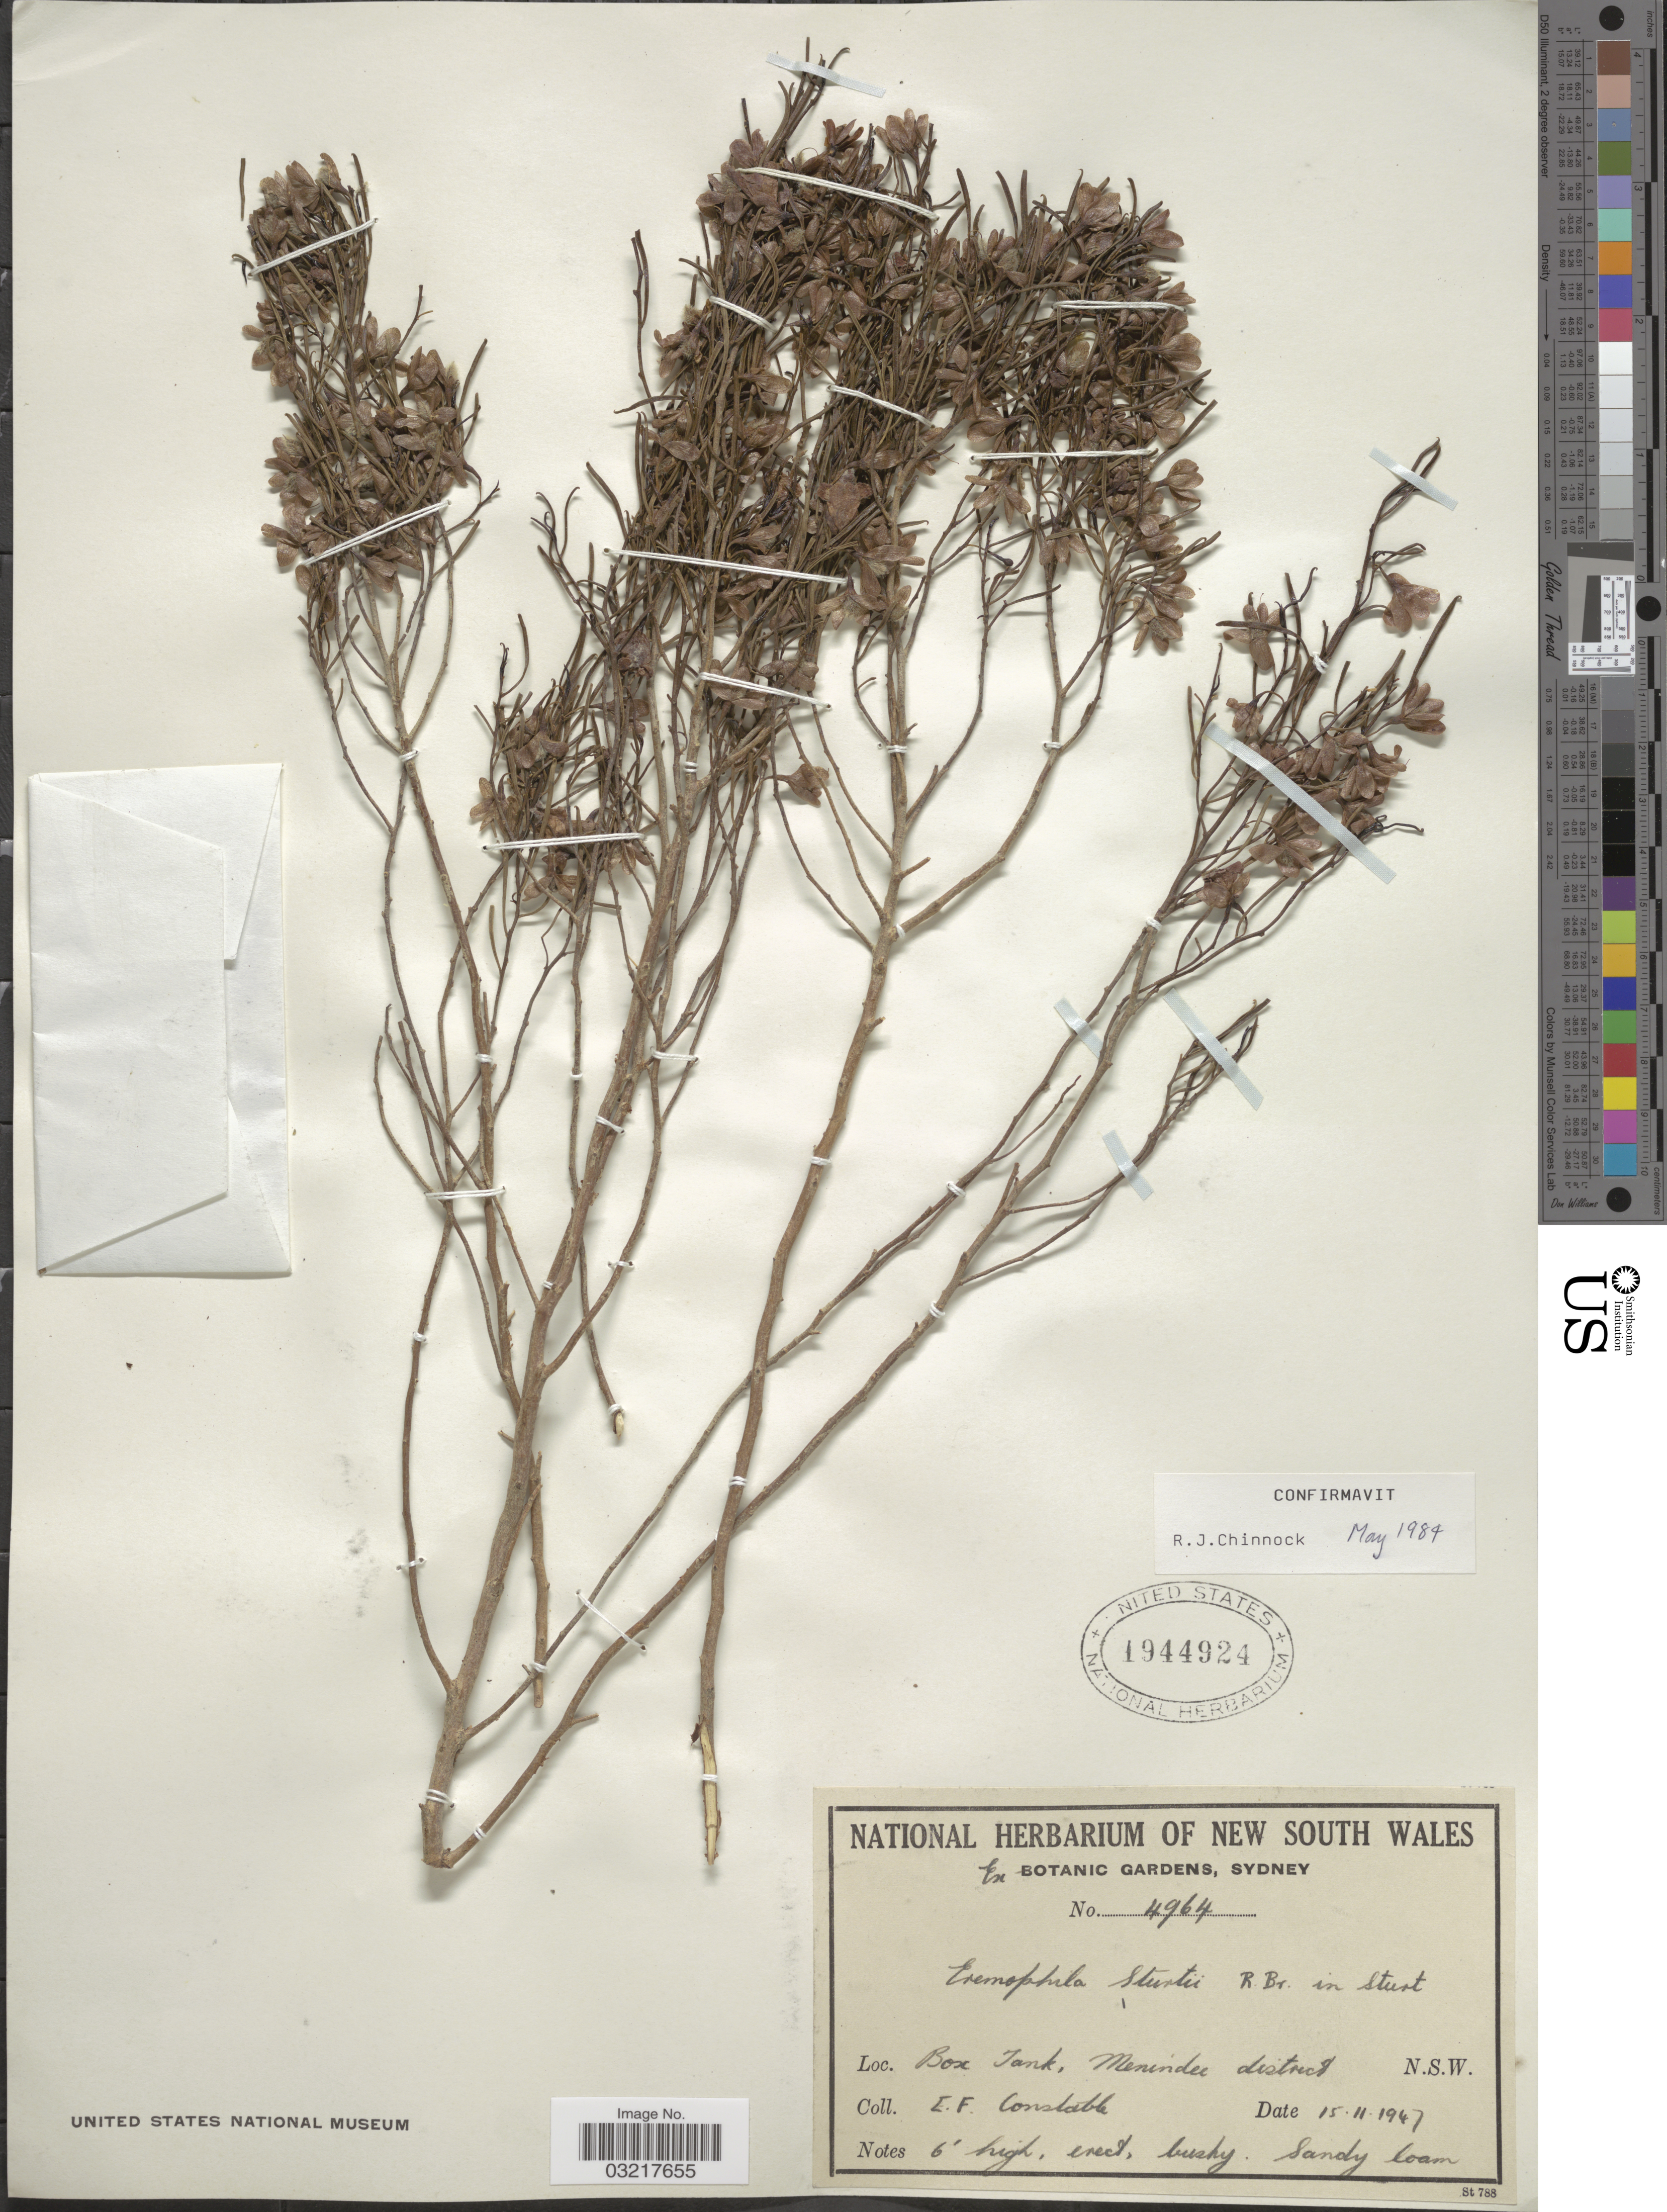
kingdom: Plantae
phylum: Tracheophyta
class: Magnoliopsida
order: Lamiales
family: Scrophulariaceae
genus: Eremophila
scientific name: Eremophila sturtii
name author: R. Br.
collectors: E. F. Constable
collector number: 4964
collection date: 1947-11-15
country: Australia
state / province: New South Wales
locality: Box Tank, Menindee district N.S.W.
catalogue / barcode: US 1944924